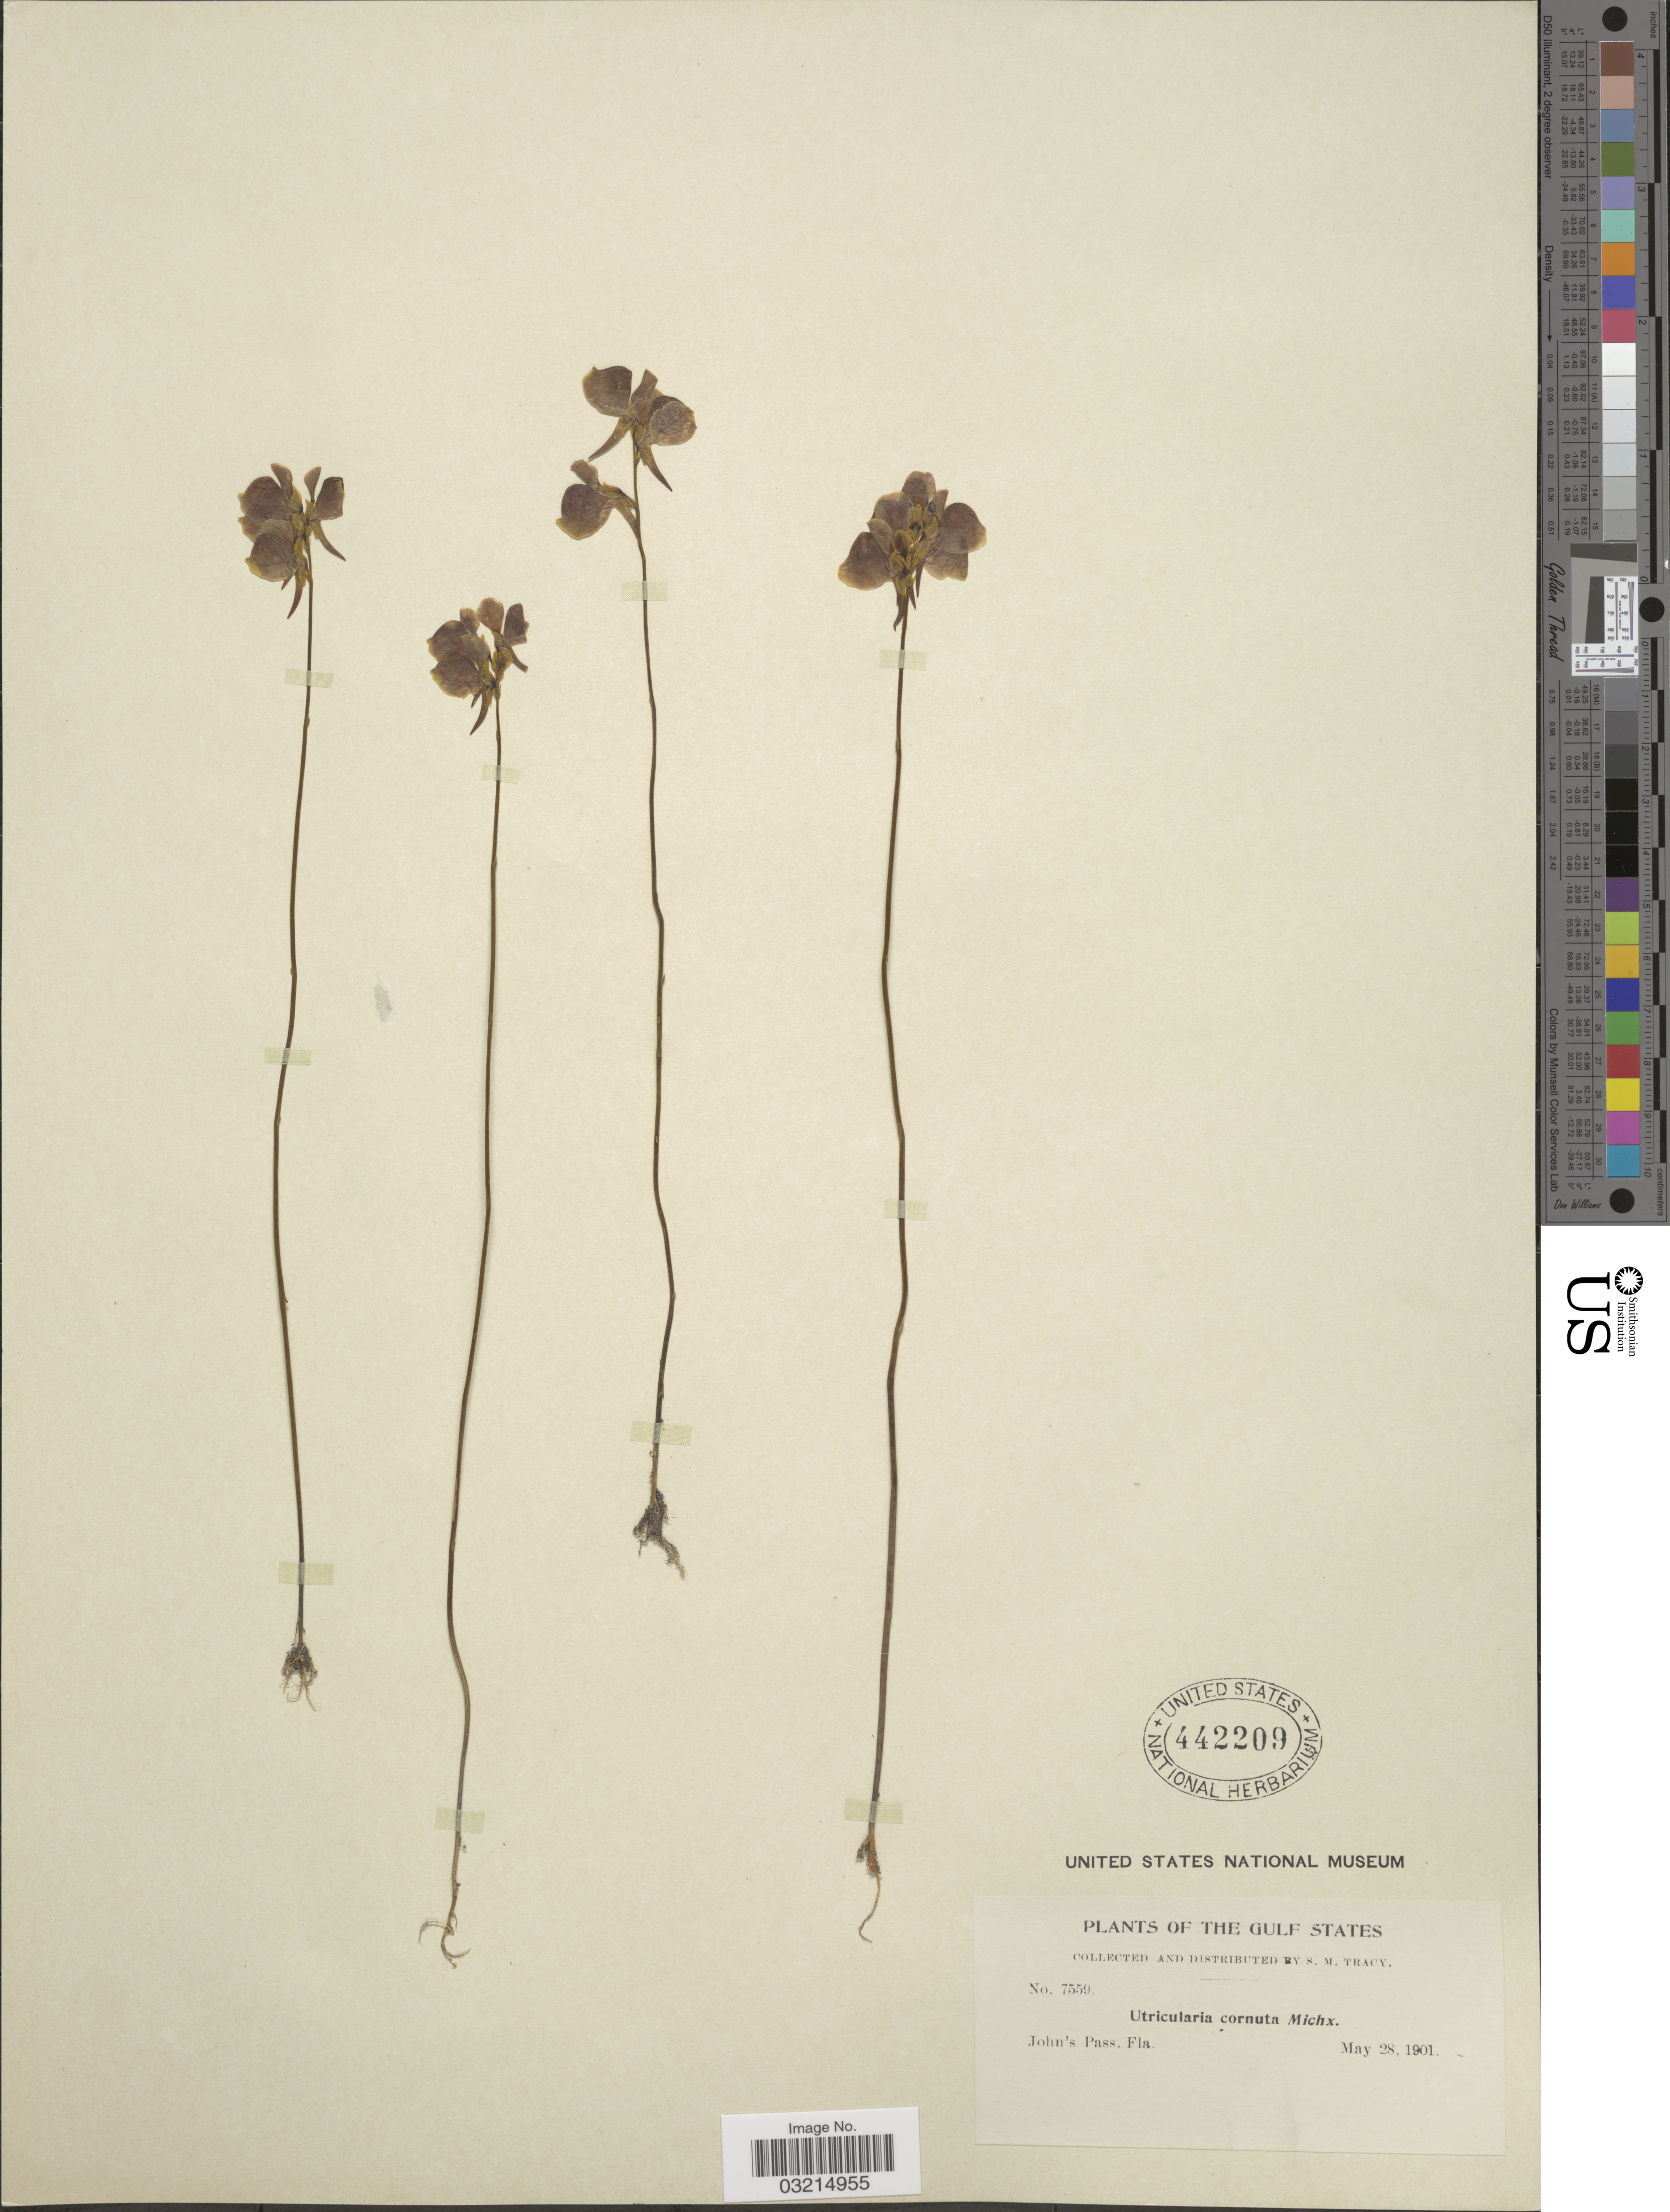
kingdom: Plantae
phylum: Tracheophyta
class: Magnoliopsida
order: Lamiales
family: Lentibulariaceae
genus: Utricularia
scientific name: Utricularia cornuta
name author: Michx.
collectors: S. M. Tracy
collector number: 7559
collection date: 1901-05-28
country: United States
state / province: Florida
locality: The Gulf States. John's Pass.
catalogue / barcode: US 442209